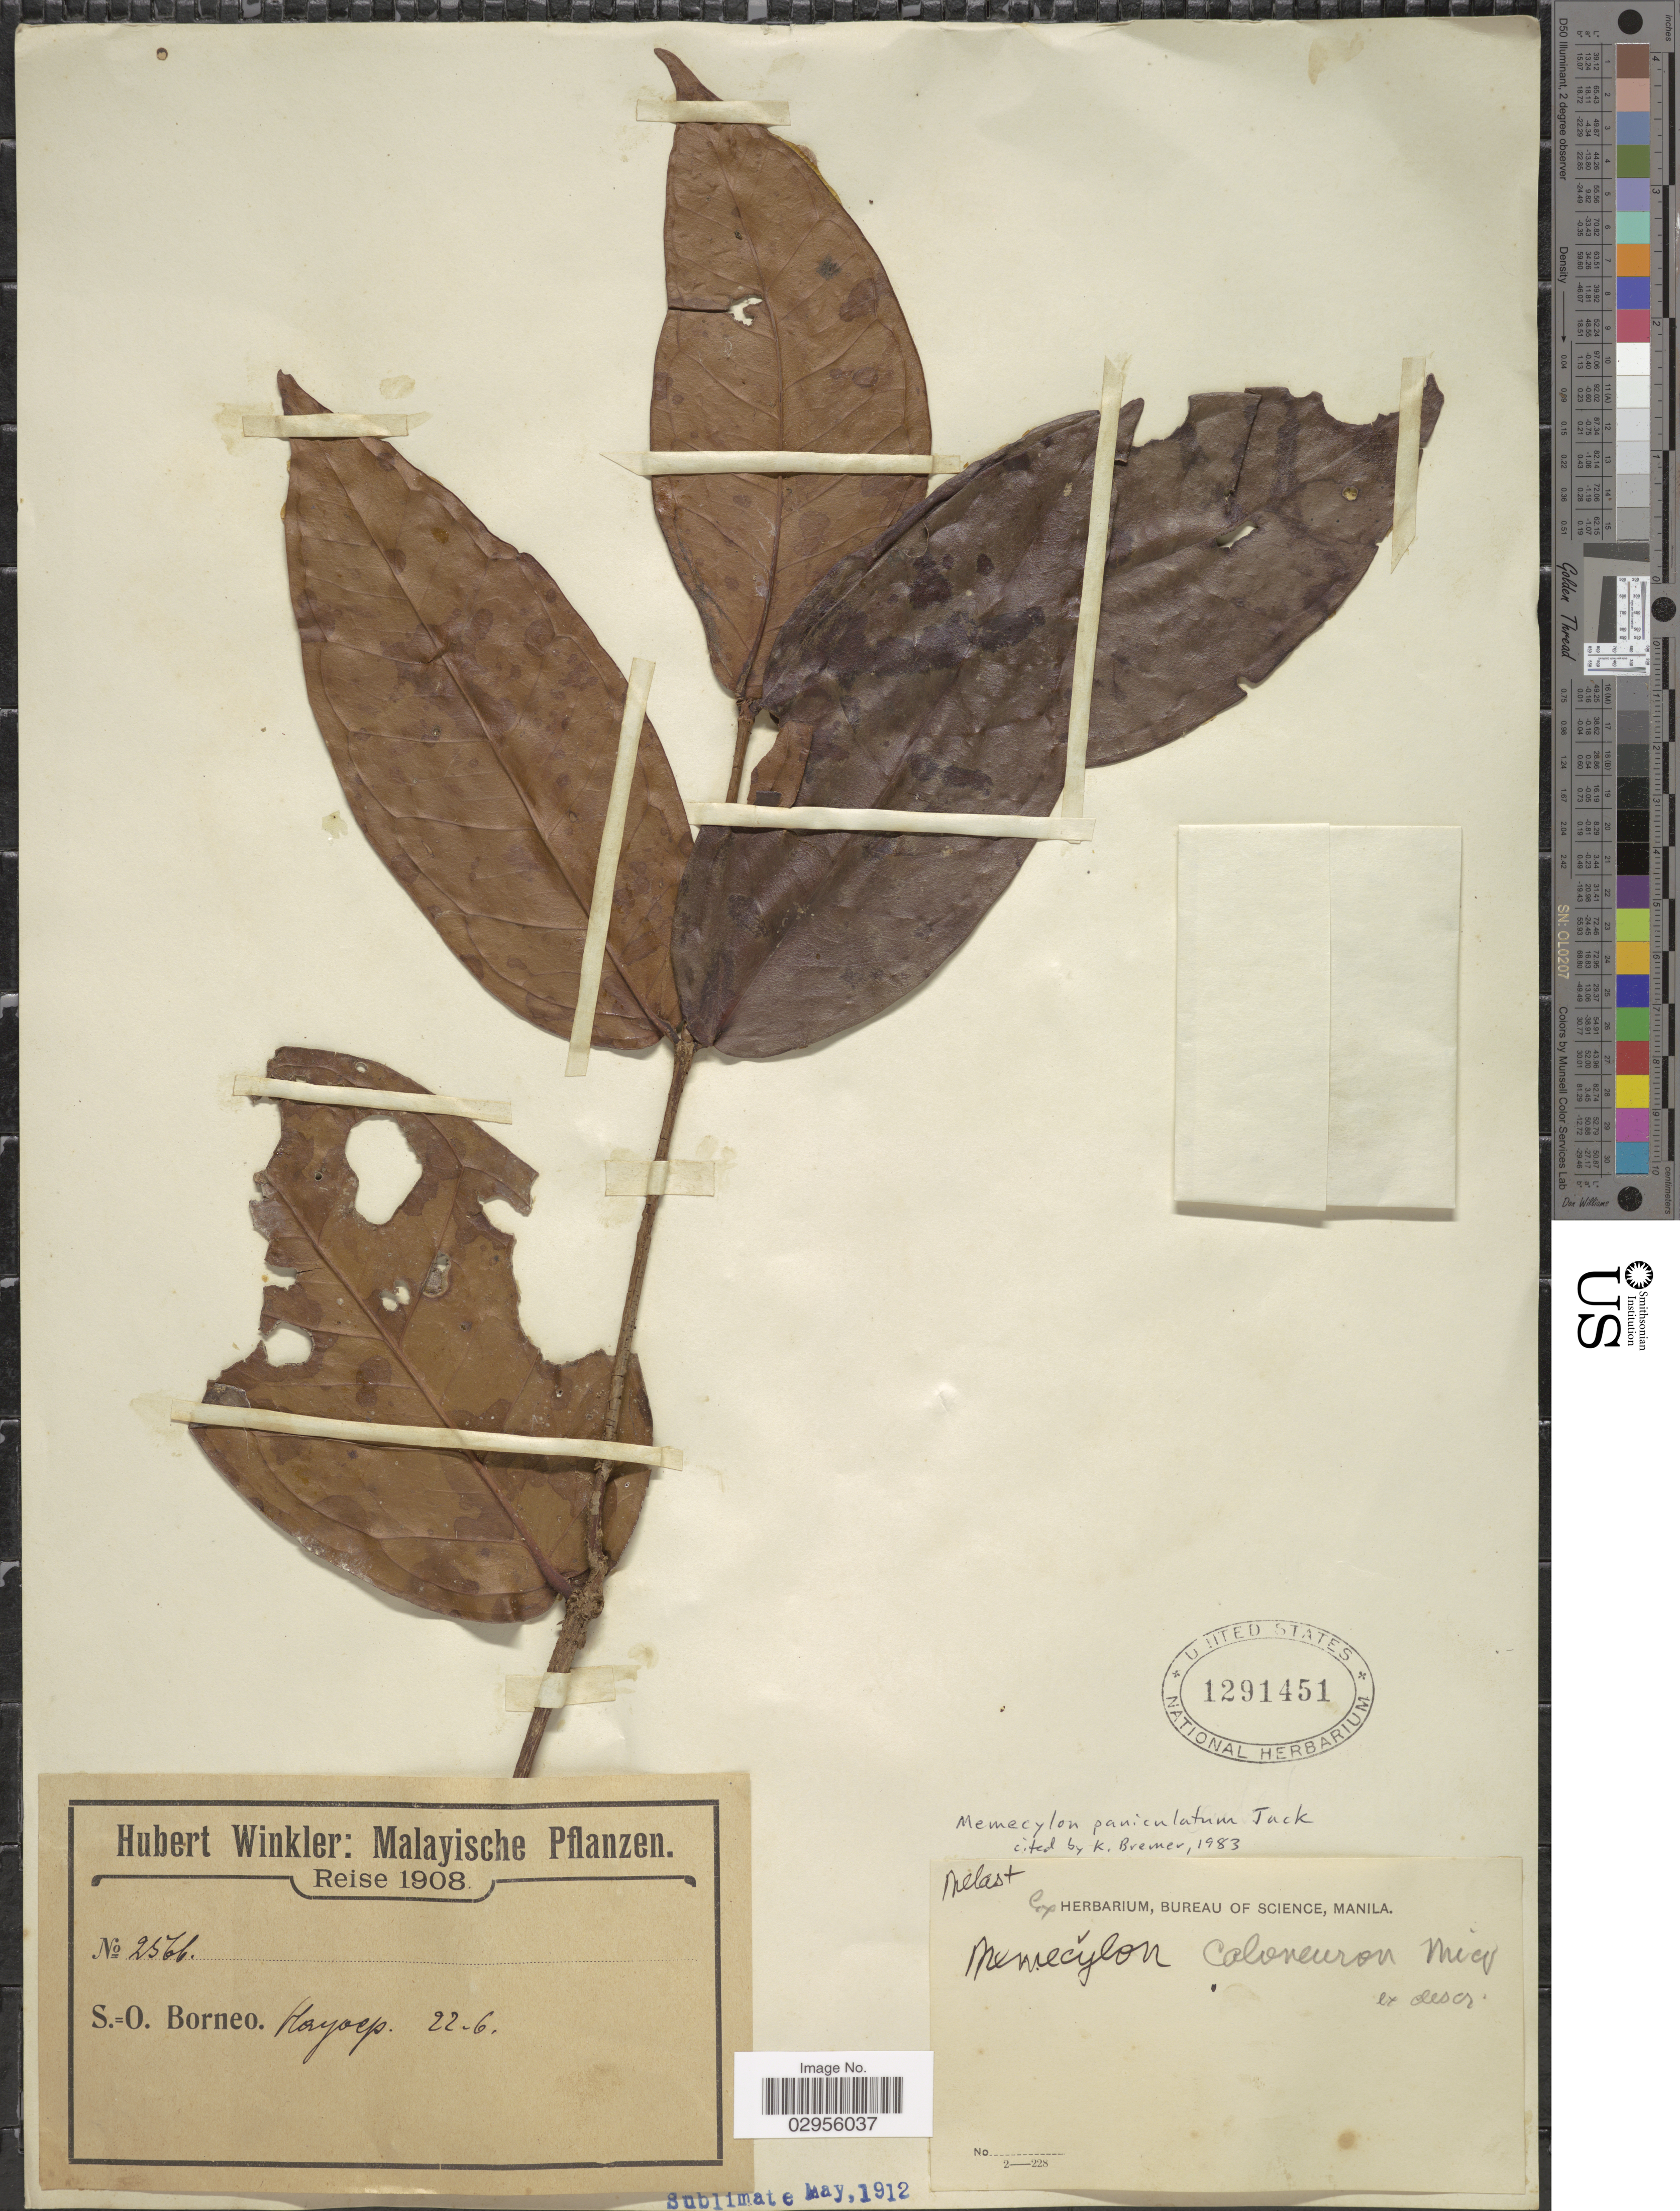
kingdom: Plantae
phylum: Tracheophyta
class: Magnoliopsida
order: Myrtales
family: Melastomataceae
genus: Memecylon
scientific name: Memecylon paniculatum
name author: Jack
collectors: H. J. P. Winkler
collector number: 2566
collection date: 1908-06-22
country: Malaysia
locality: S.=O. Borneo. Kayoep [interpreted].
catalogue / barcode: US 1291451